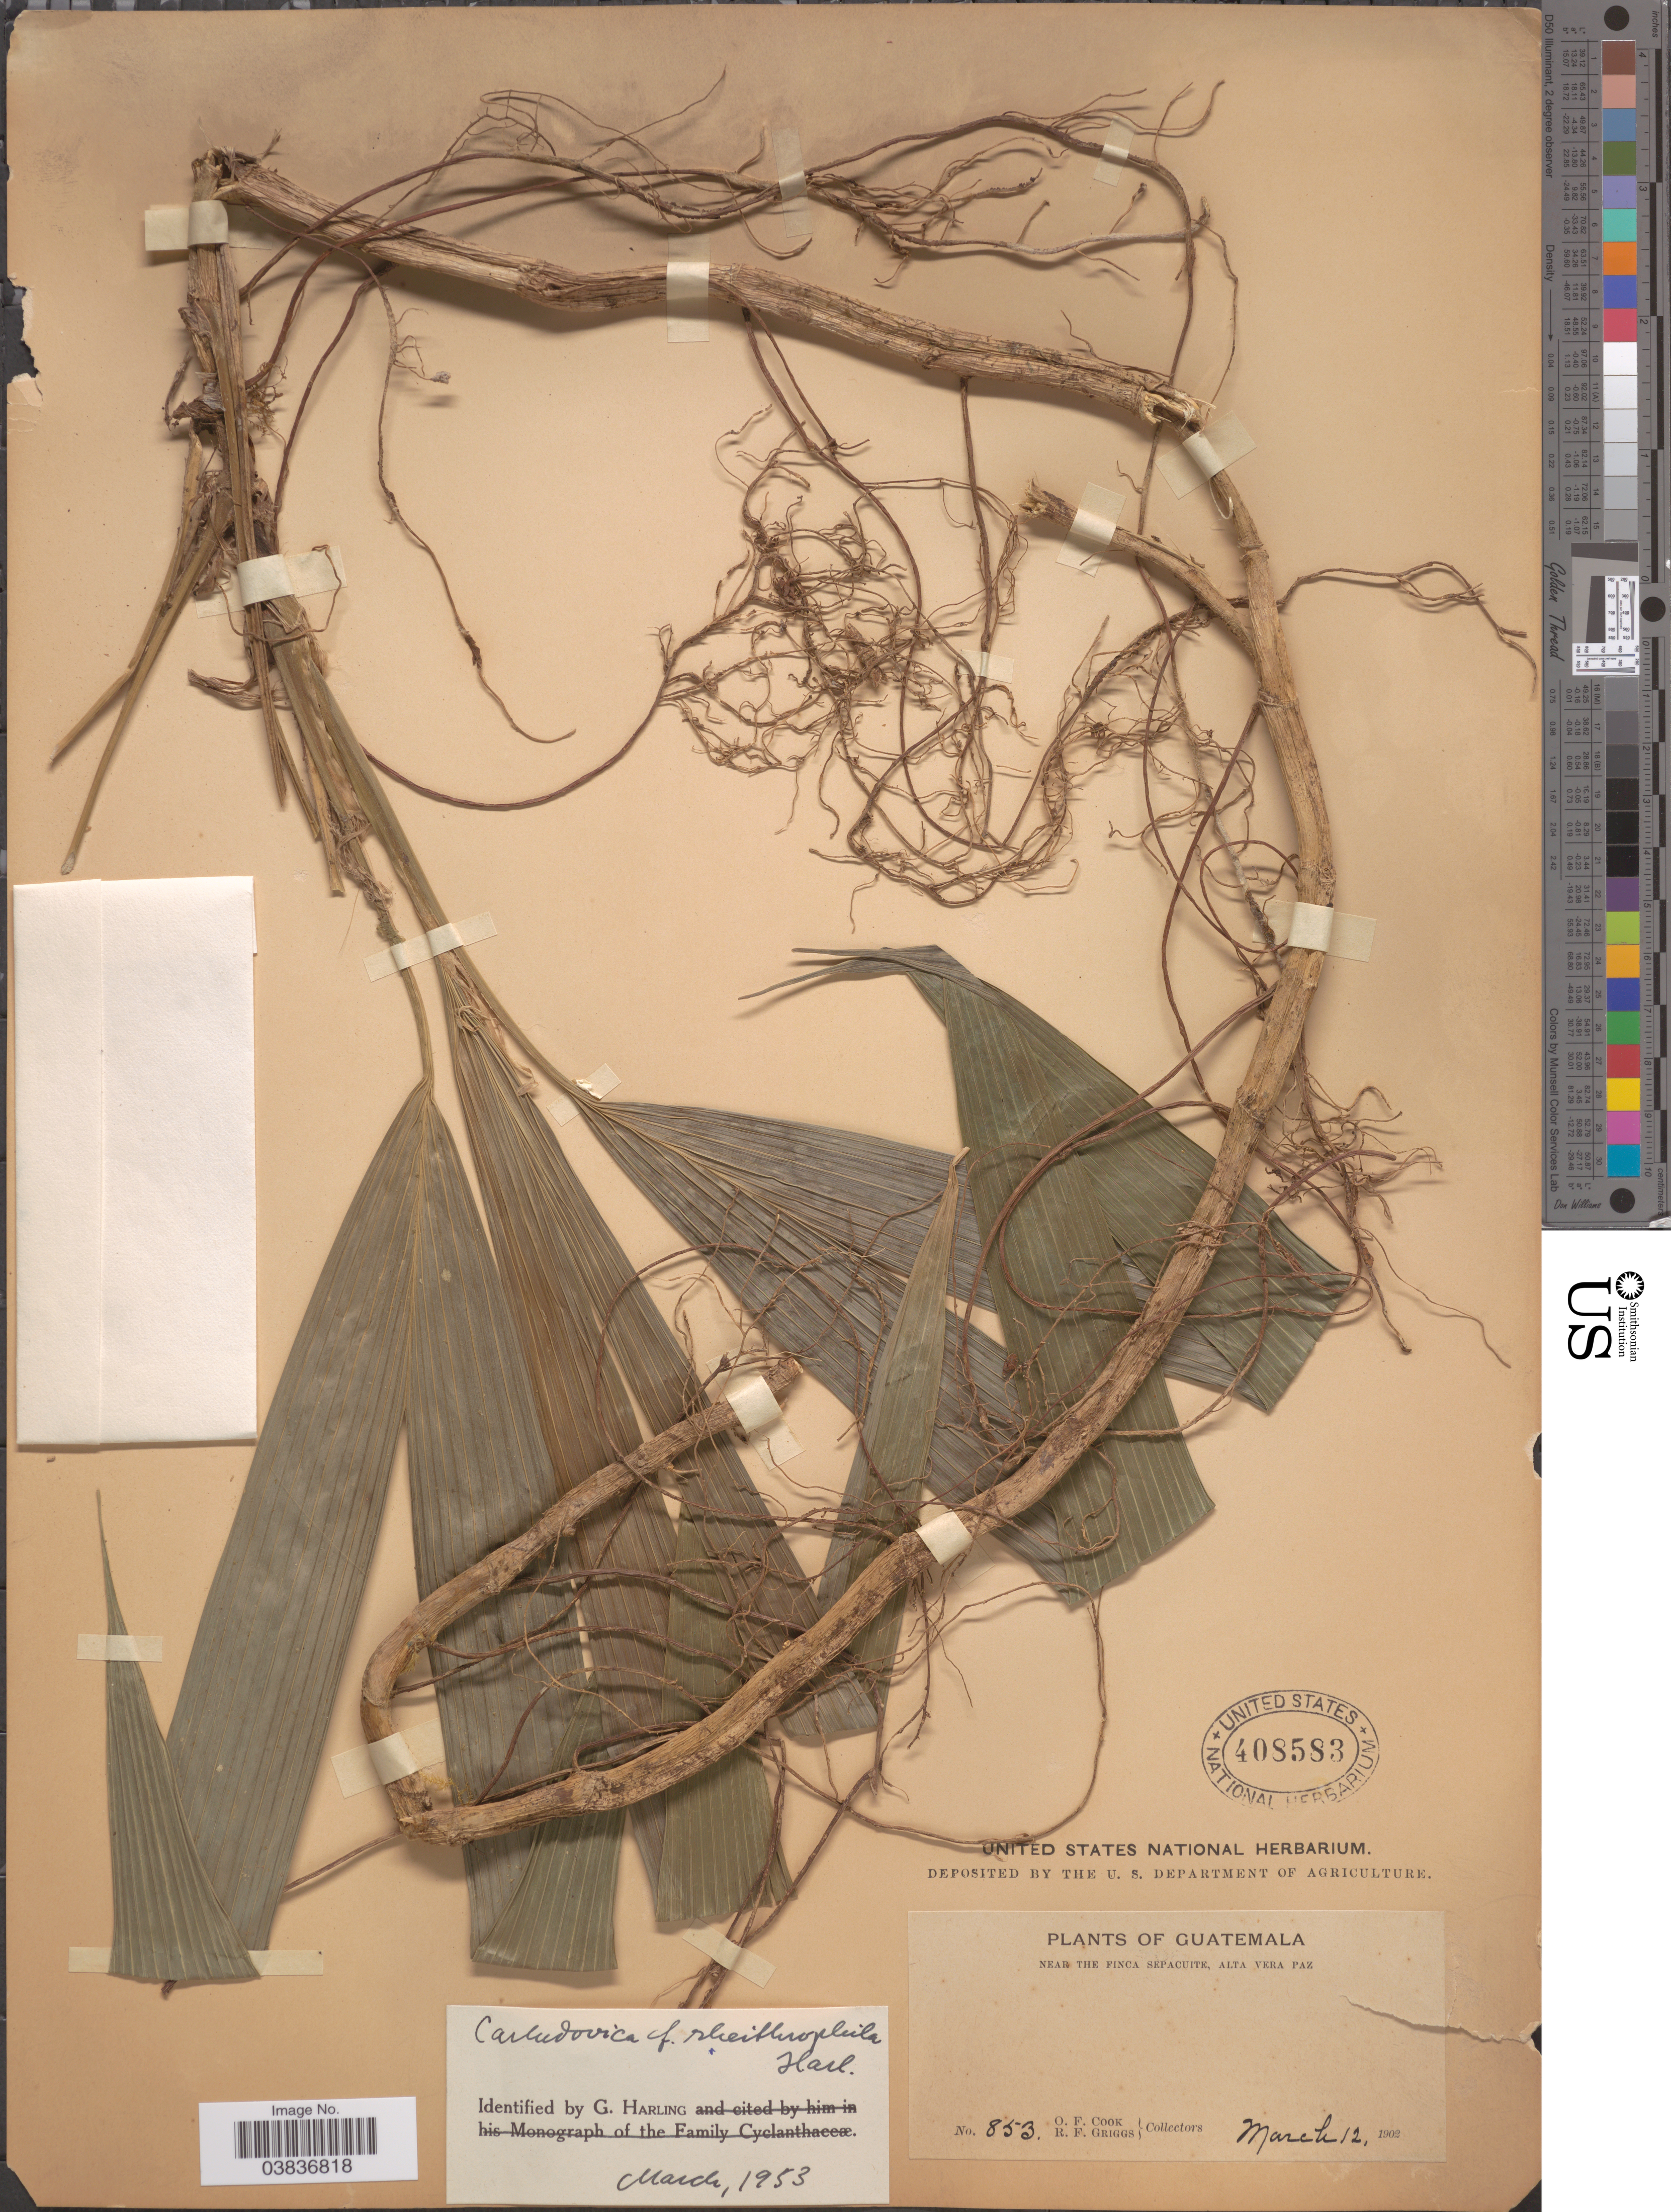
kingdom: Plantae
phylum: Tracheophyta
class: Liliopsida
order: Pandanales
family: Cyclanthaceae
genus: Dicranopygium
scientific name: Dicranopygium wedelii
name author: Harling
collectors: O. F. Cook & R. F. Griggs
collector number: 853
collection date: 1902-03-12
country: Guatemala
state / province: Alta Verapaz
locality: Near the Finca Sepacuite, Alta Vera Paz.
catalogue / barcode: US 408583